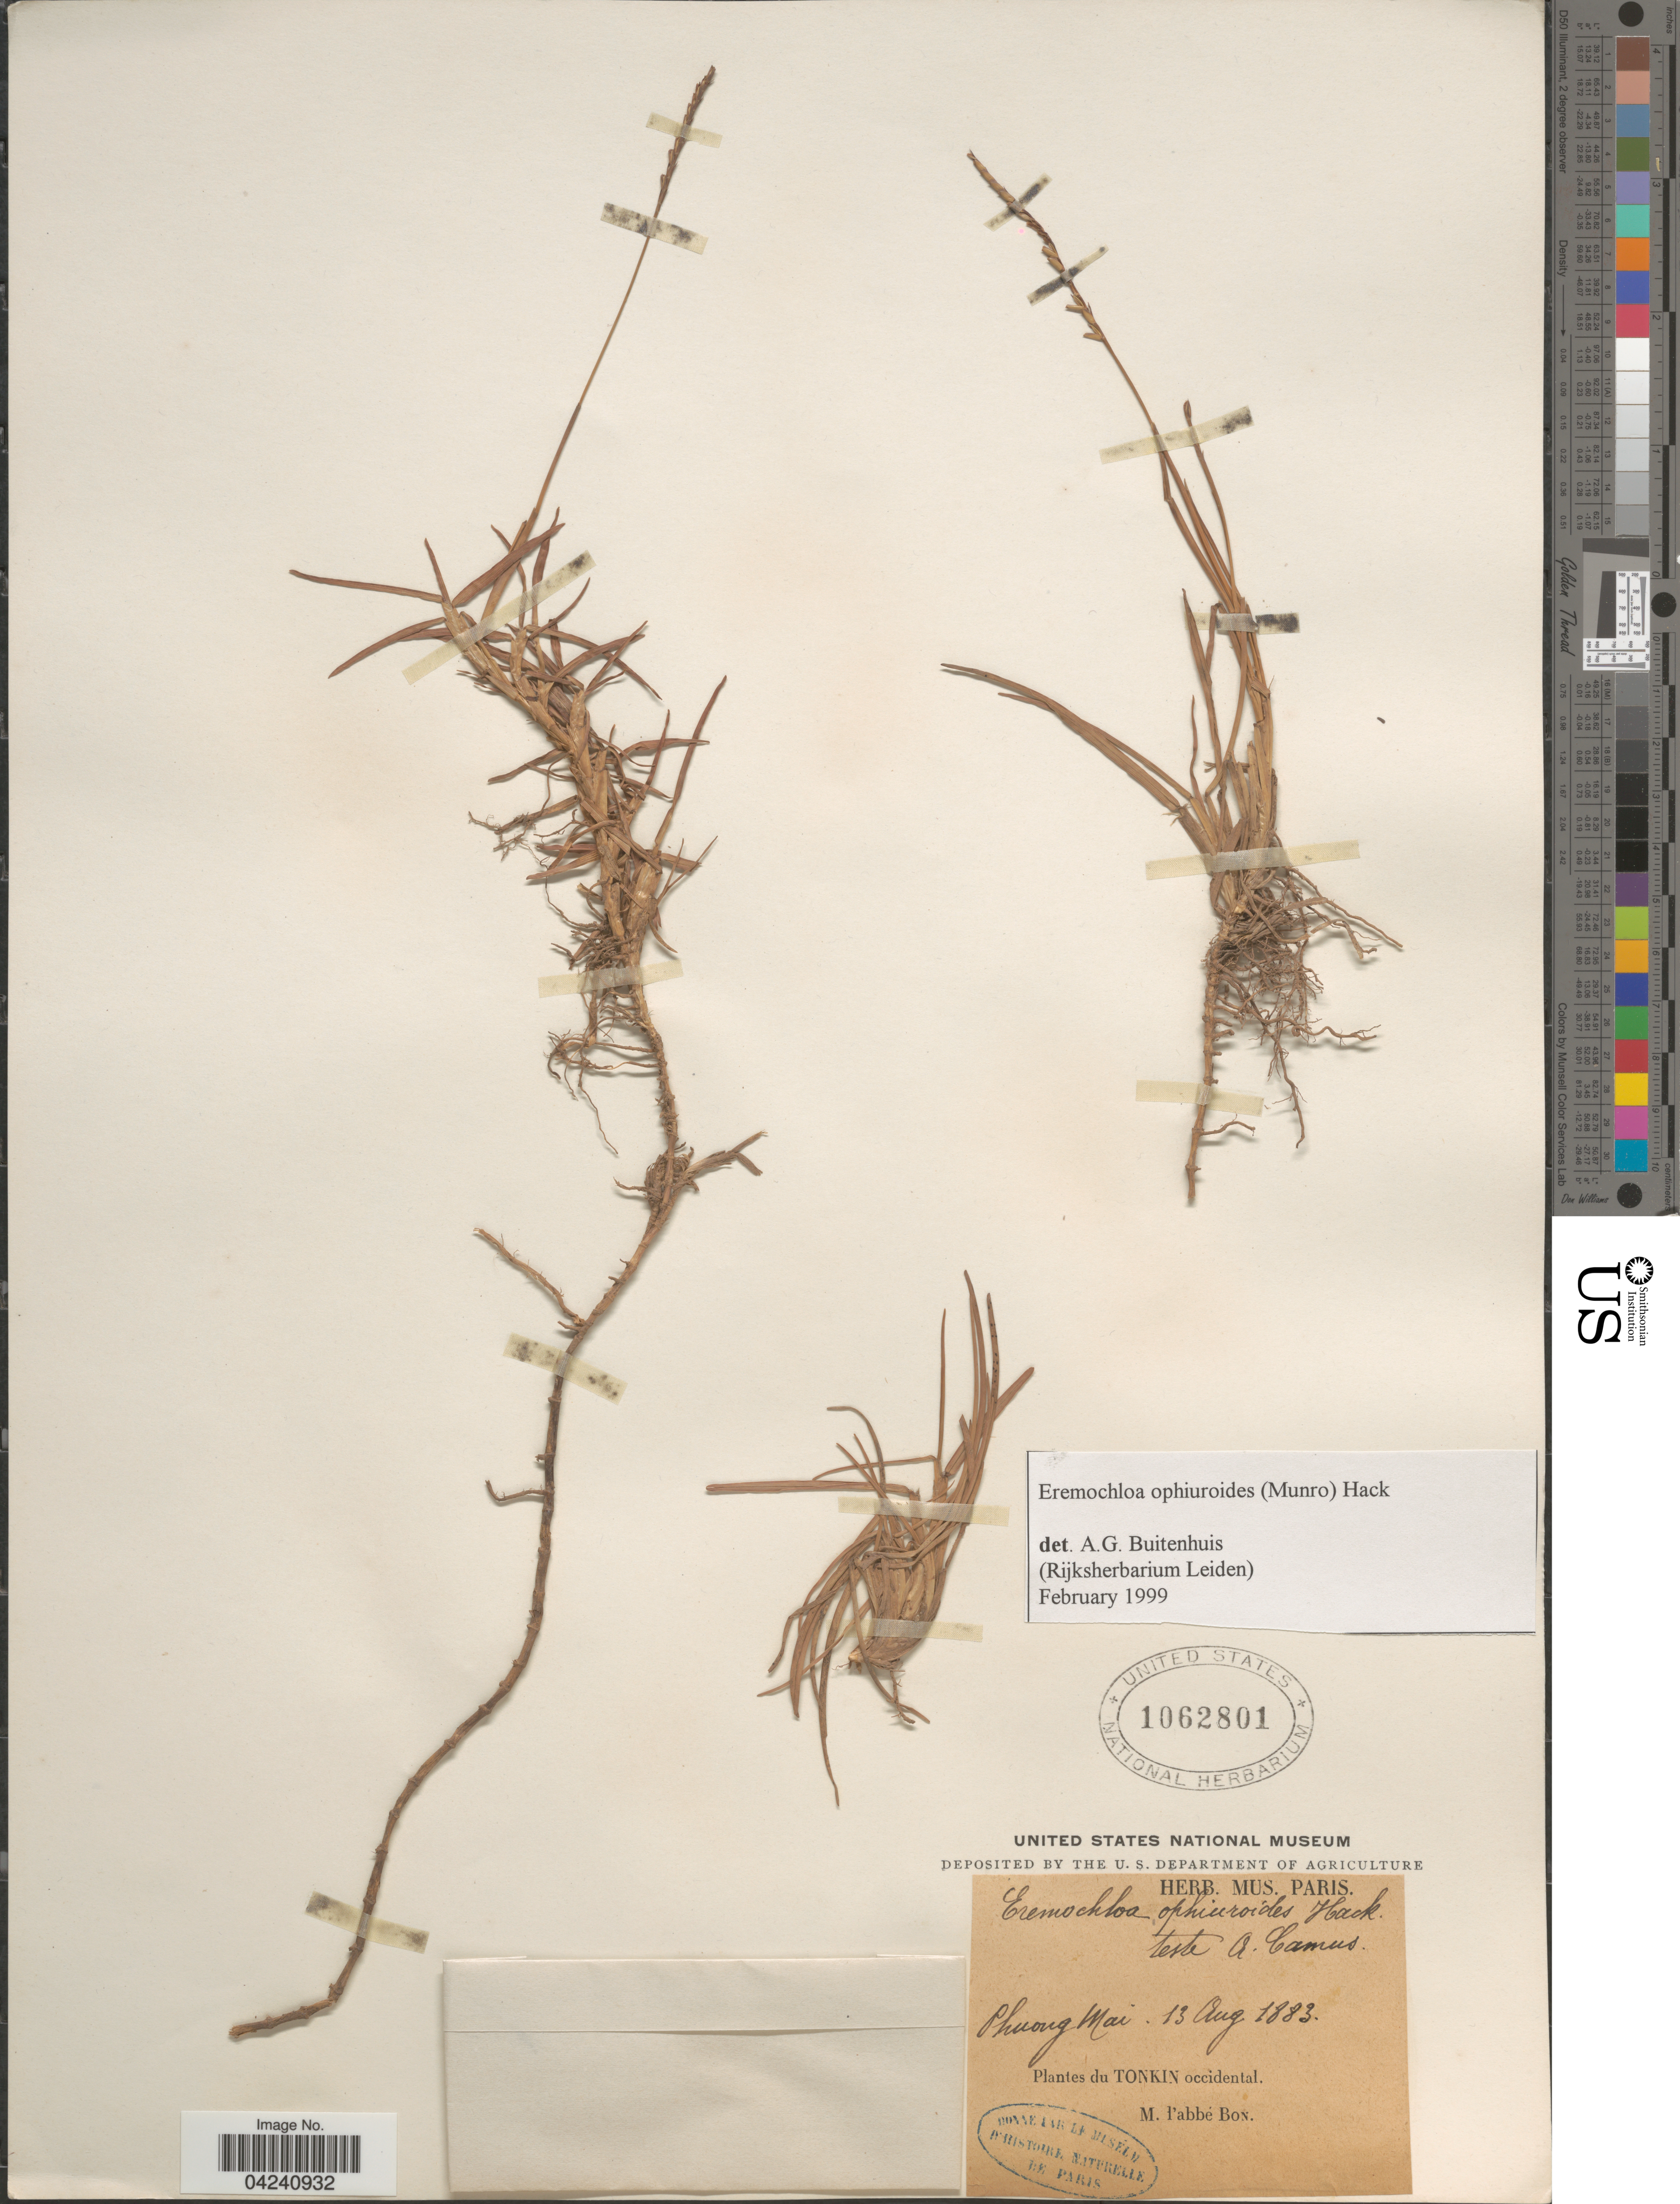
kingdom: Plantae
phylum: Tracheophyta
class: Liliopsida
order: Poales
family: Poaceae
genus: Eremochloa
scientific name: Eremochloa ophiuroides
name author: (Munro) Hack.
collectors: H. F. Bon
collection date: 1883-08-13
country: Vietnam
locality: Phuong Mai. Tonkin occidental.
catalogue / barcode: US 1062801